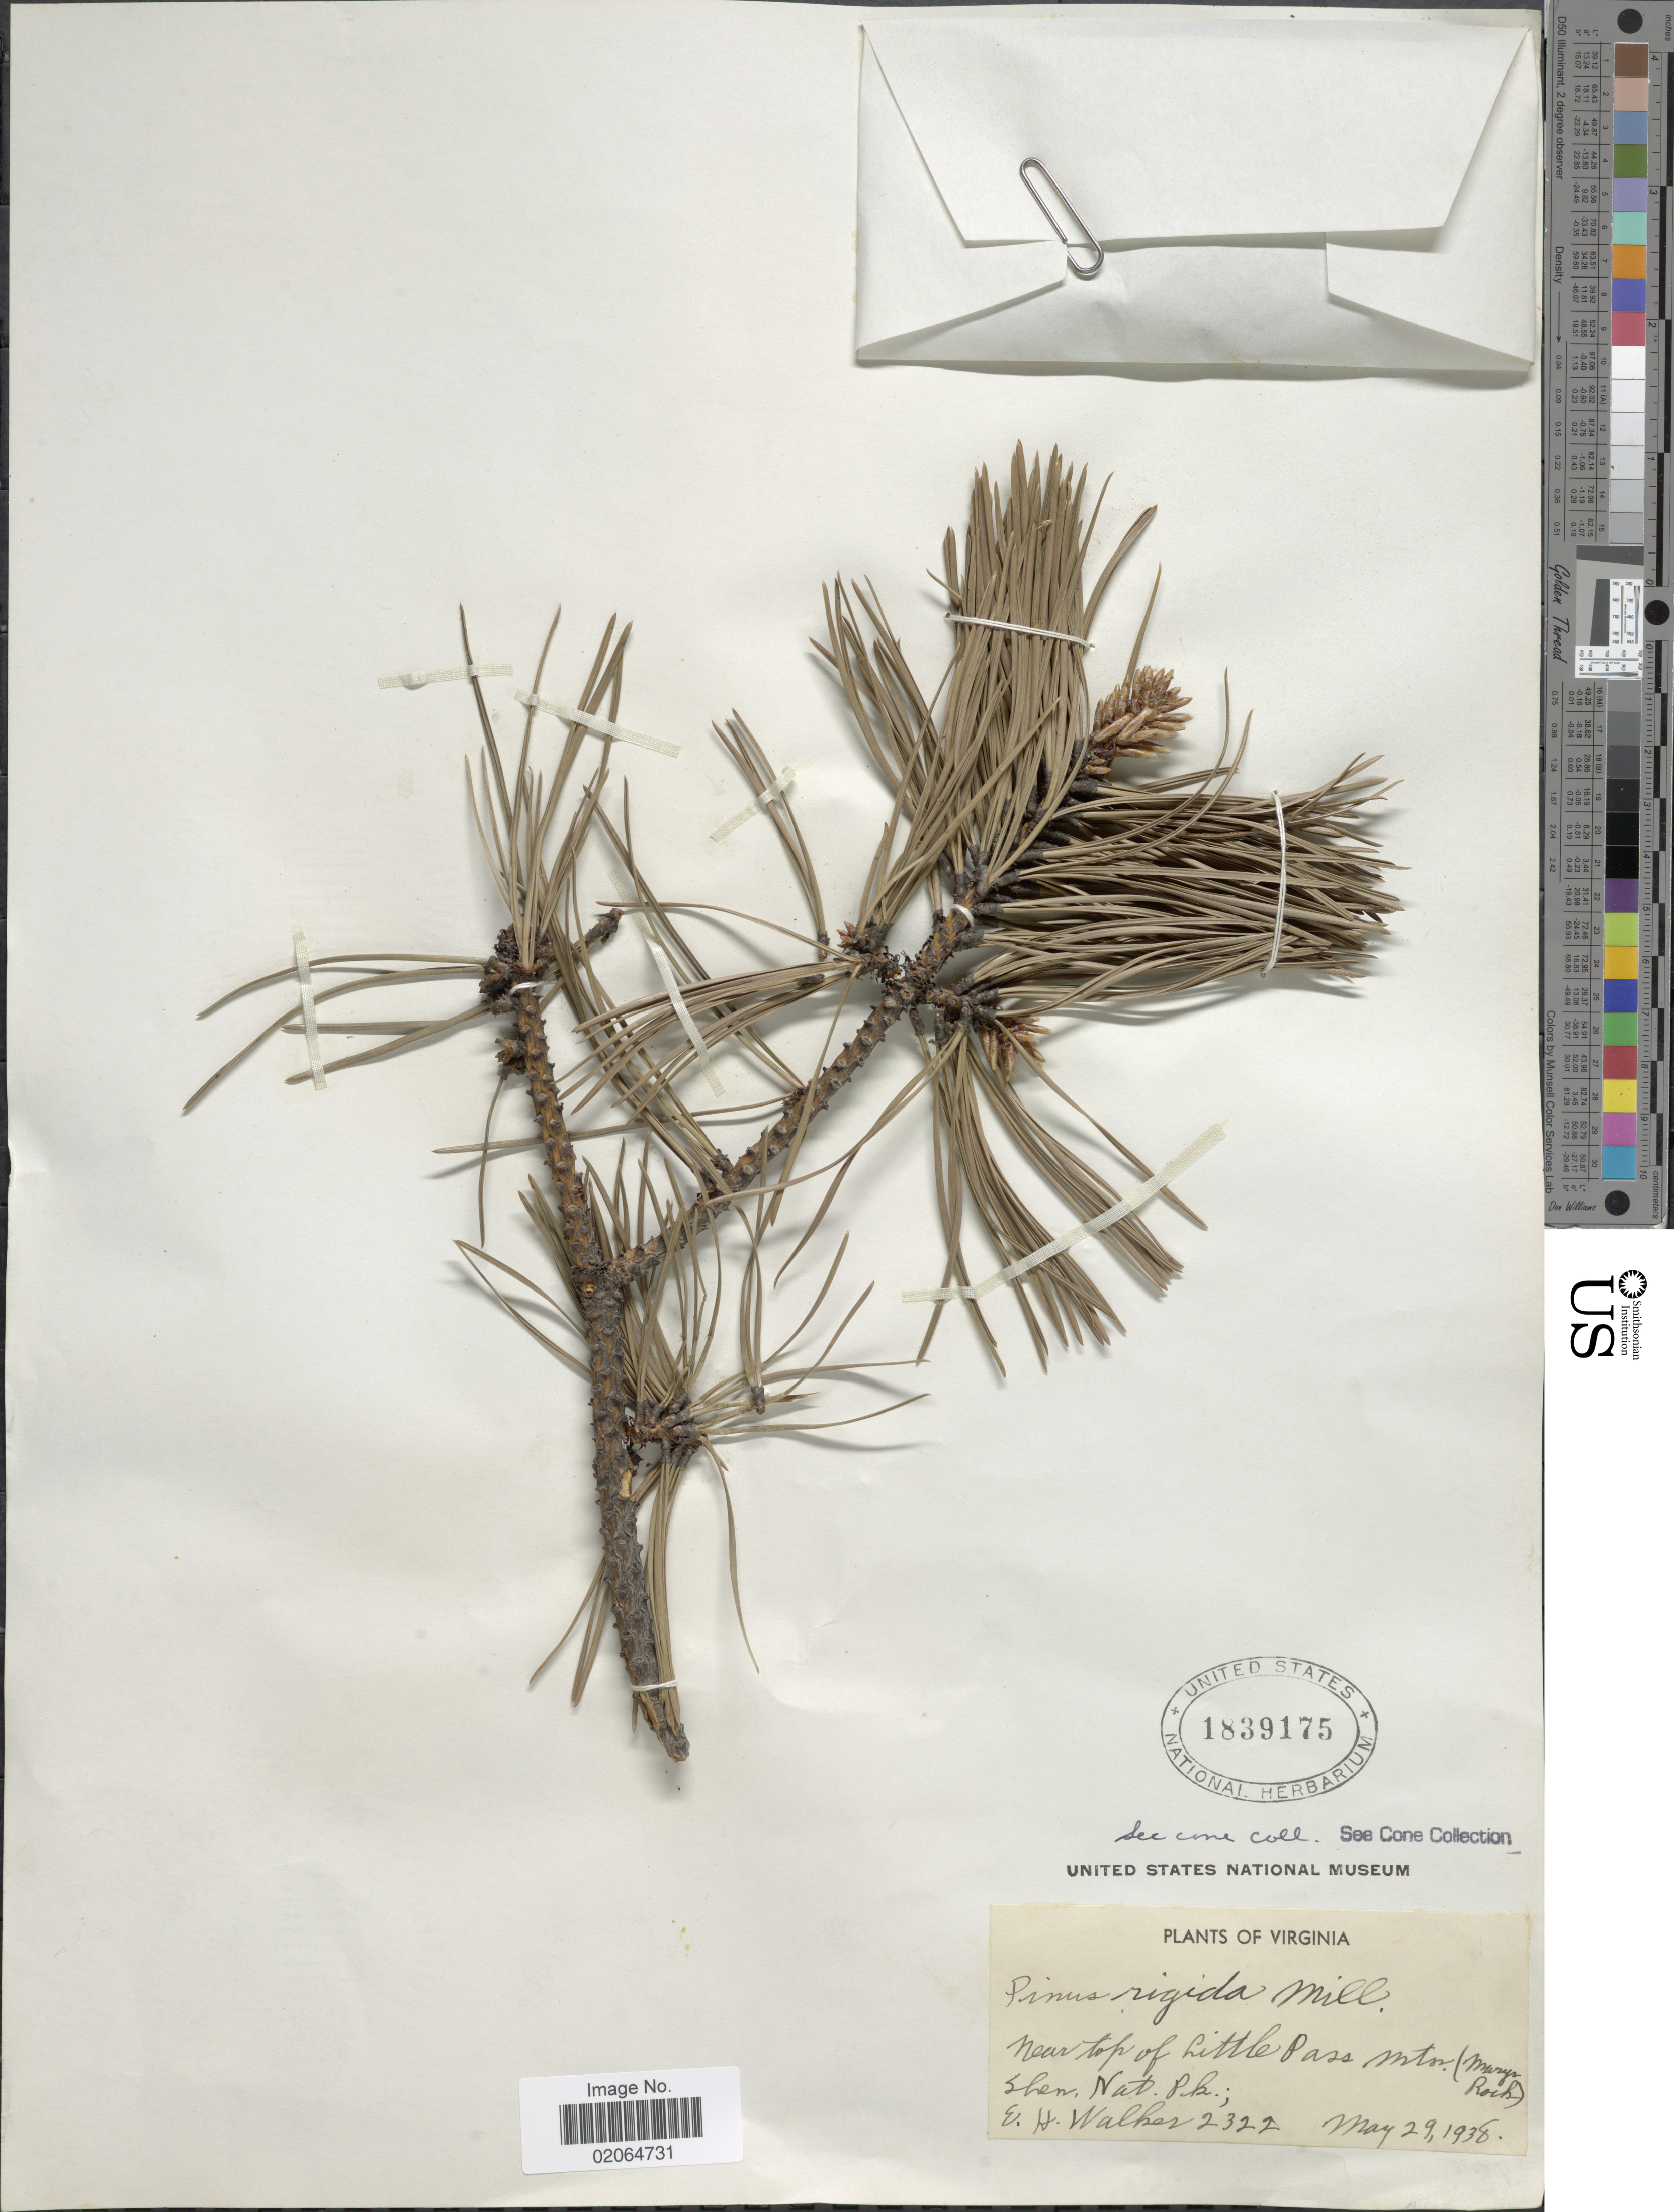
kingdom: Plantae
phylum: Tracheophyta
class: Pinopsida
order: Pinales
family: Pinaceae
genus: Pinus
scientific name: Pinus rigida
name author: Mill.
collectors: E. H. Walker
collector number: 2322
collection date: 1938-05-29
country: United States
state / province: Virginia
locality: Near top of Little Pass Mtn. (Marys Rock), Shen. Nat. Pk.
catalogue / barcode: US 1839175